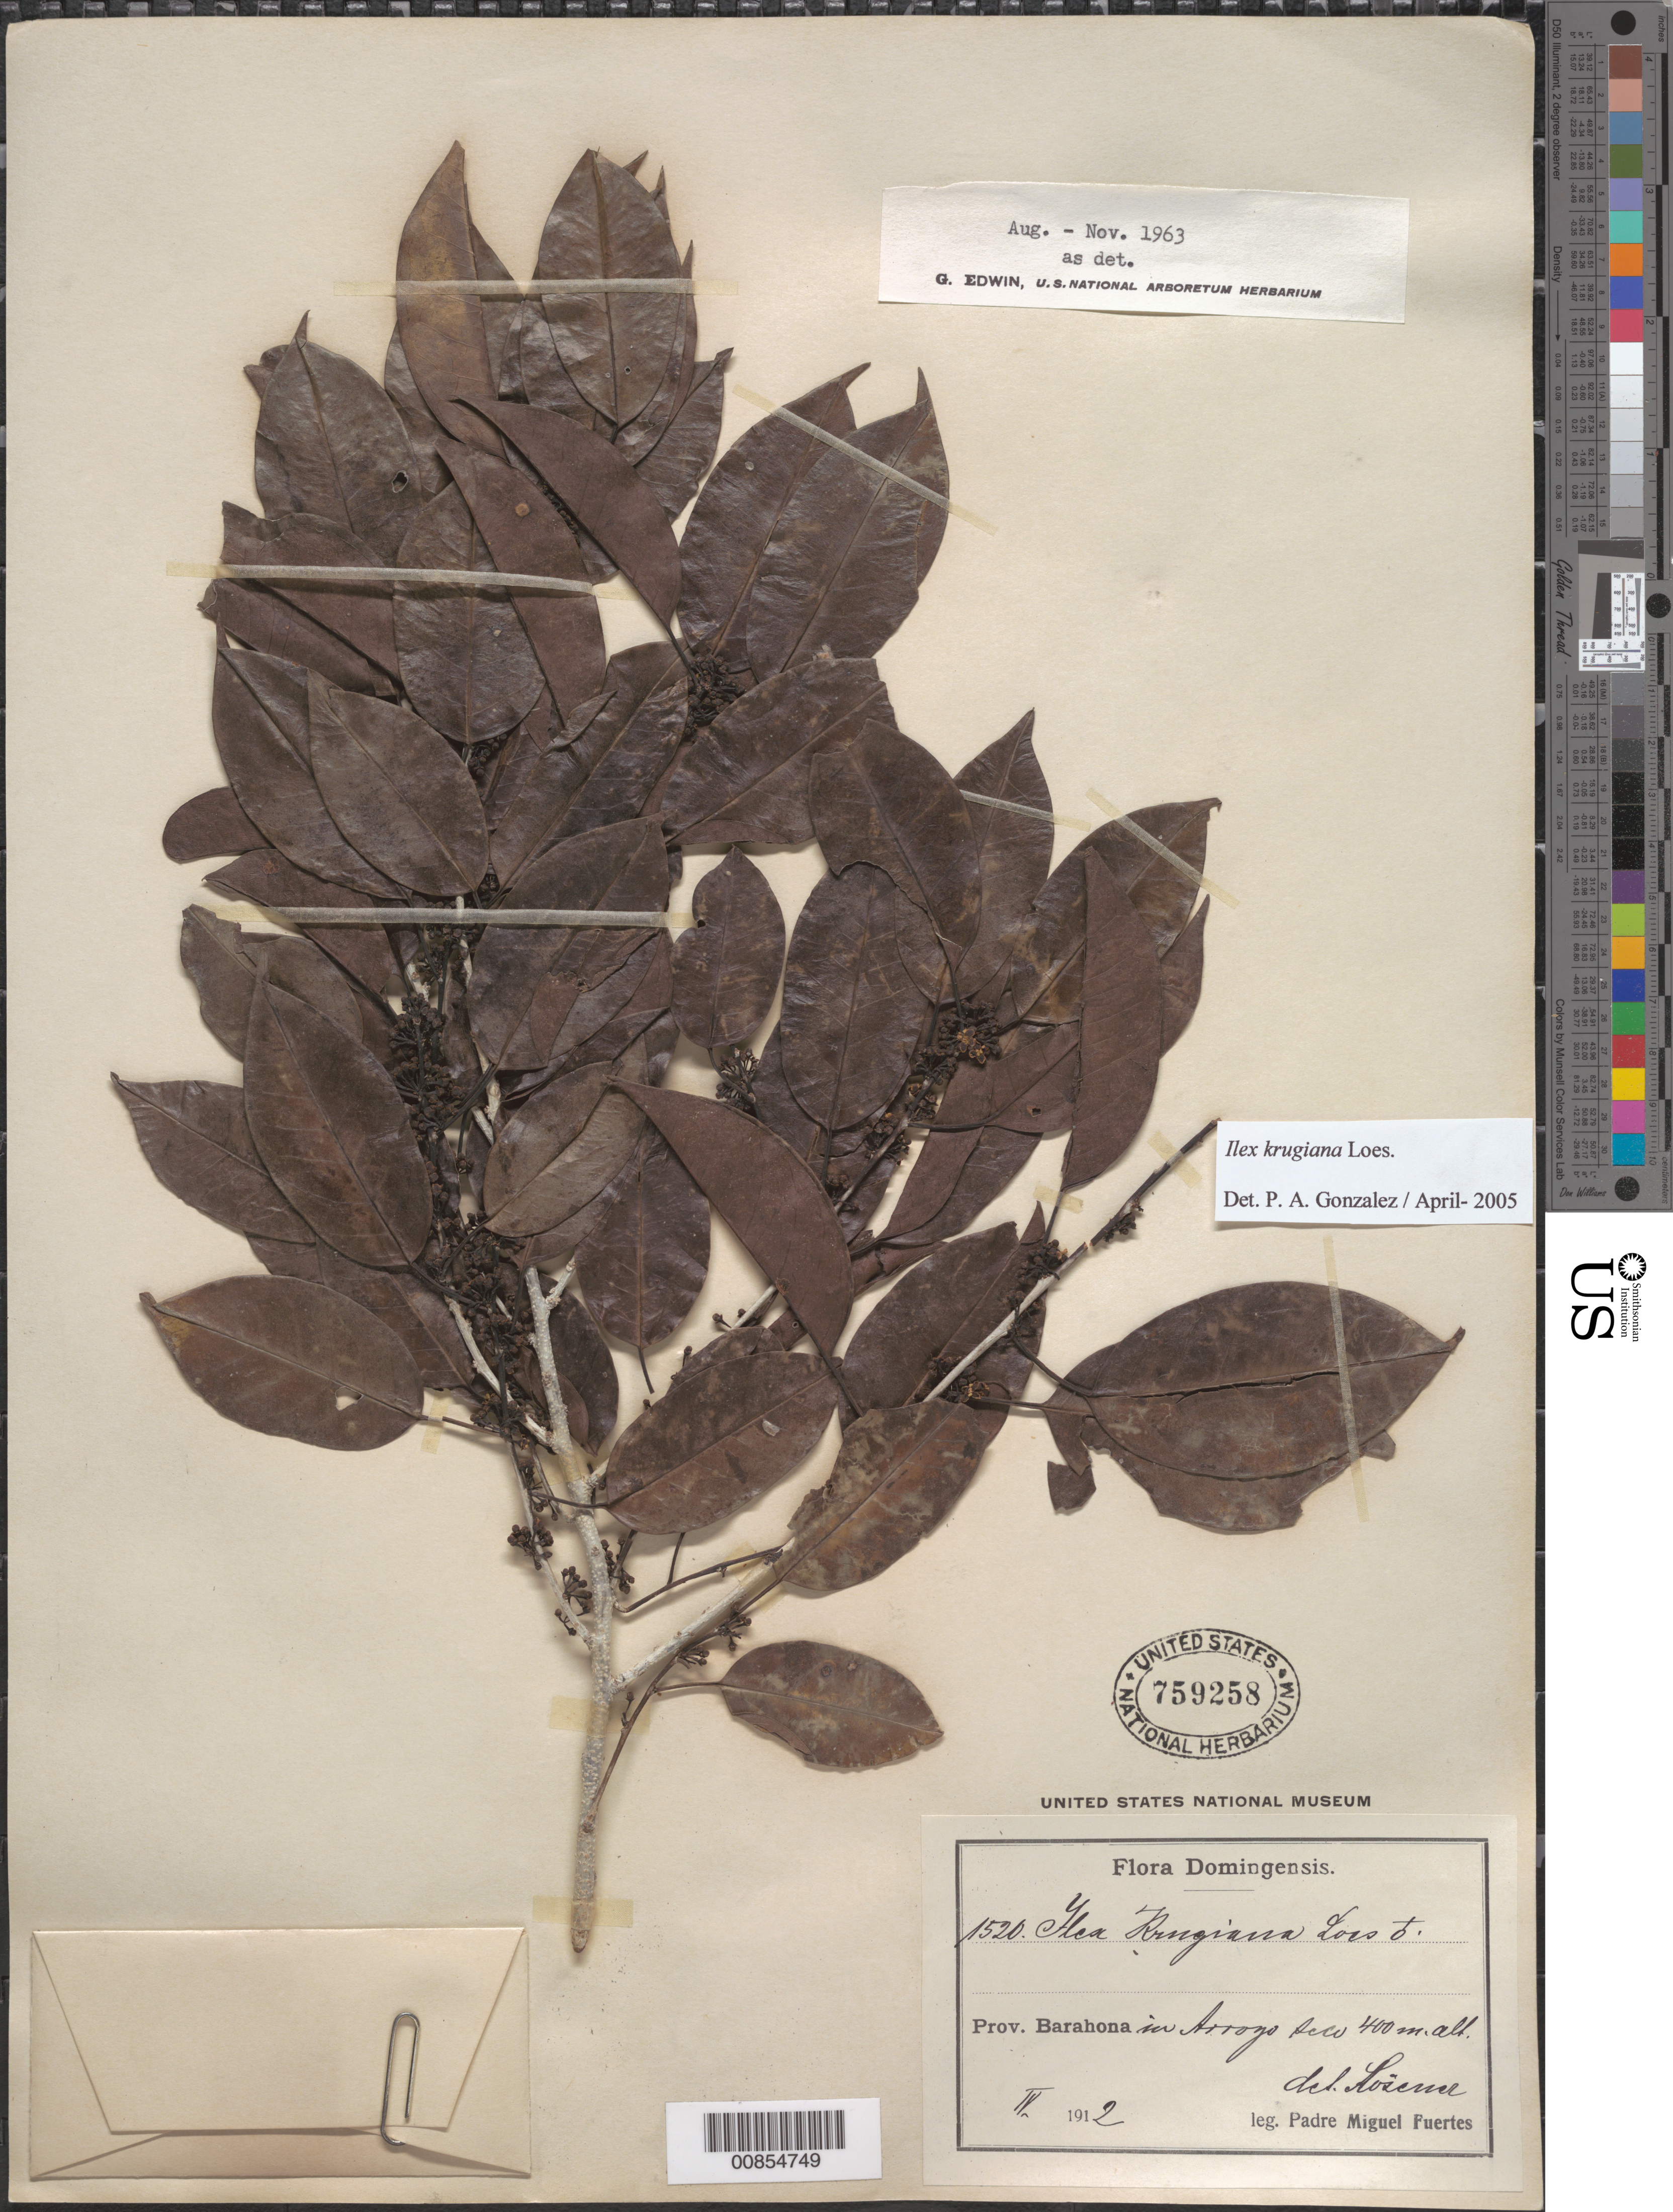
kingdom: Plantae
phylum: Tracheophyta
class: Magnoliopsida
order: Aquifoliales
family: Aquifoliaceae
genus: Ilex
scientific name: Ilex krugiana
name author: Loes.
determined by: González, P. A.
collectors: M. D. Fuertes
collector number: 1520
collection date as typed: Apr 1912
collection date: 1912-04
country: Dominican Republic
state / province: Barahona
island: Hispaniola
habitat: Arroyo seco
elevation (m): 400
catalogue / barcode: US 759258